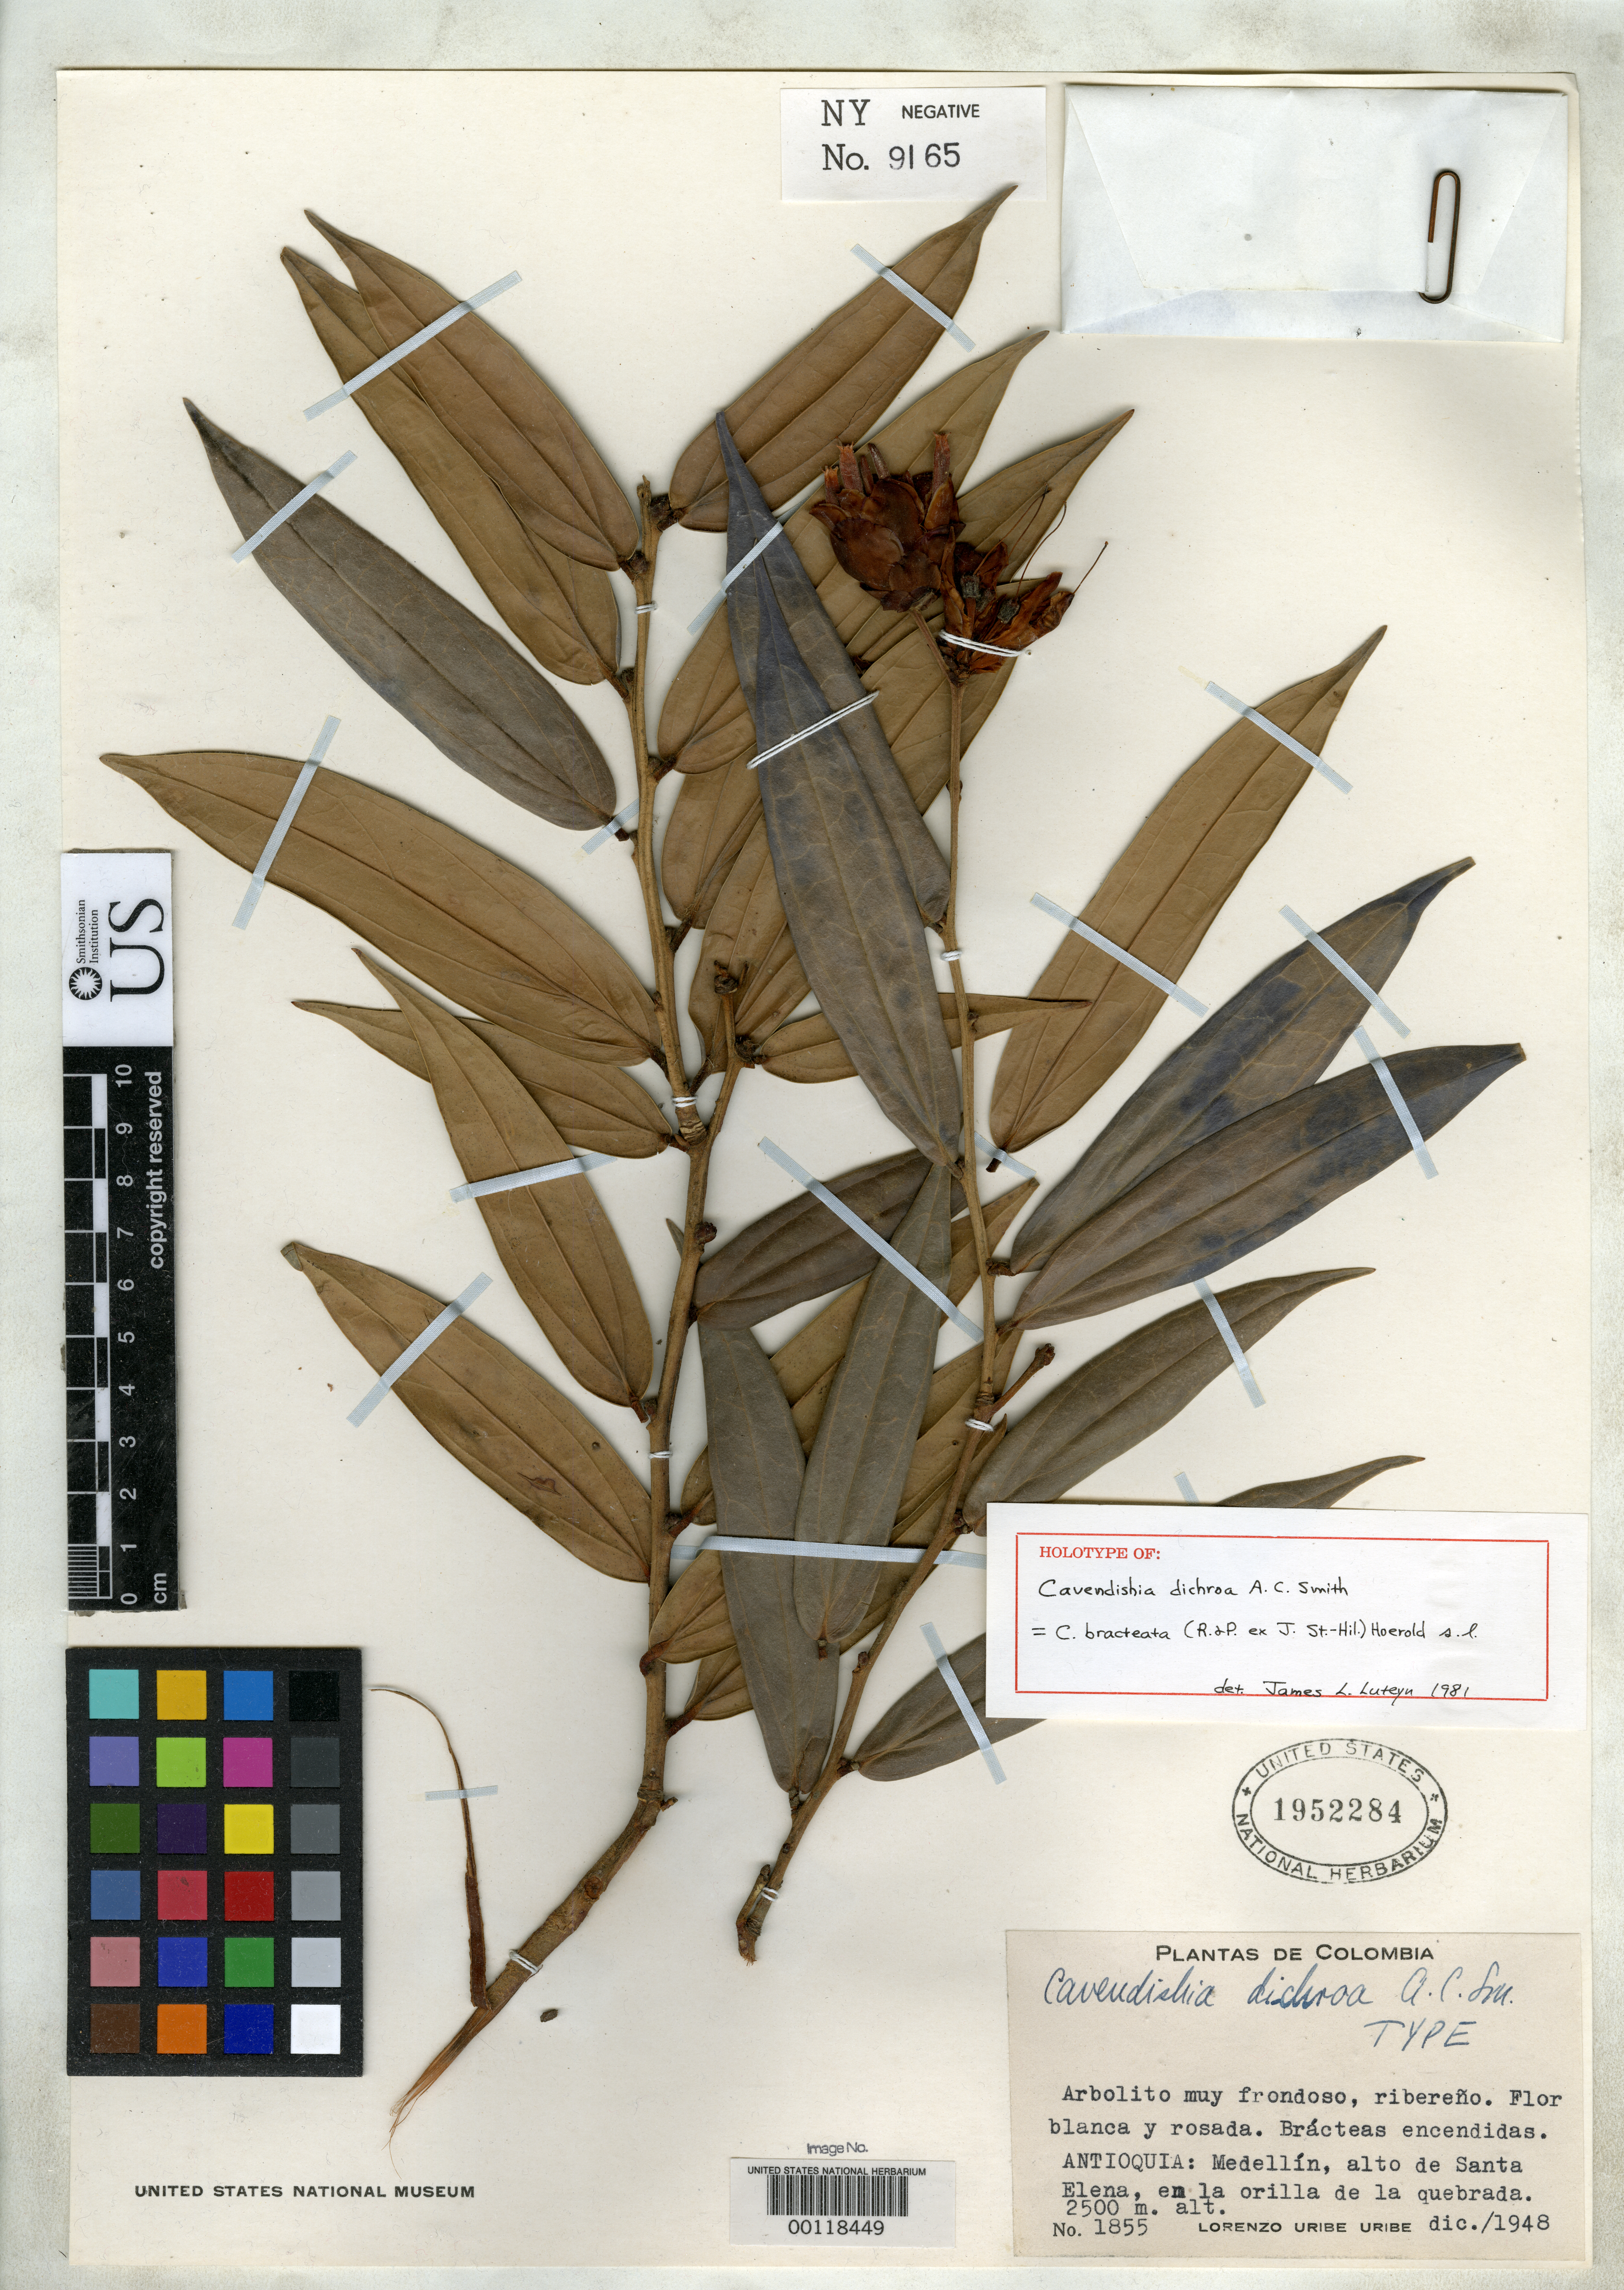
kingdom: Plantae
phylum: Tracheophyta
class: Magnoliopsida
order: Ericales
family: Ericaceae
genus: Cavendishia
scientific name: Cavendishia dichroa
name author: A.C. Sm.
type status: Holotype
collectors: L. Uribe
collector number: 1855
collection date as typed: Dec 1948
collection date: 1948-12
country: Colombia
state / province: Antioquia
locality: Alto de Santa Elena, near Medellin.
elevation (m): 2500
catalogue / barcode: US 1952284